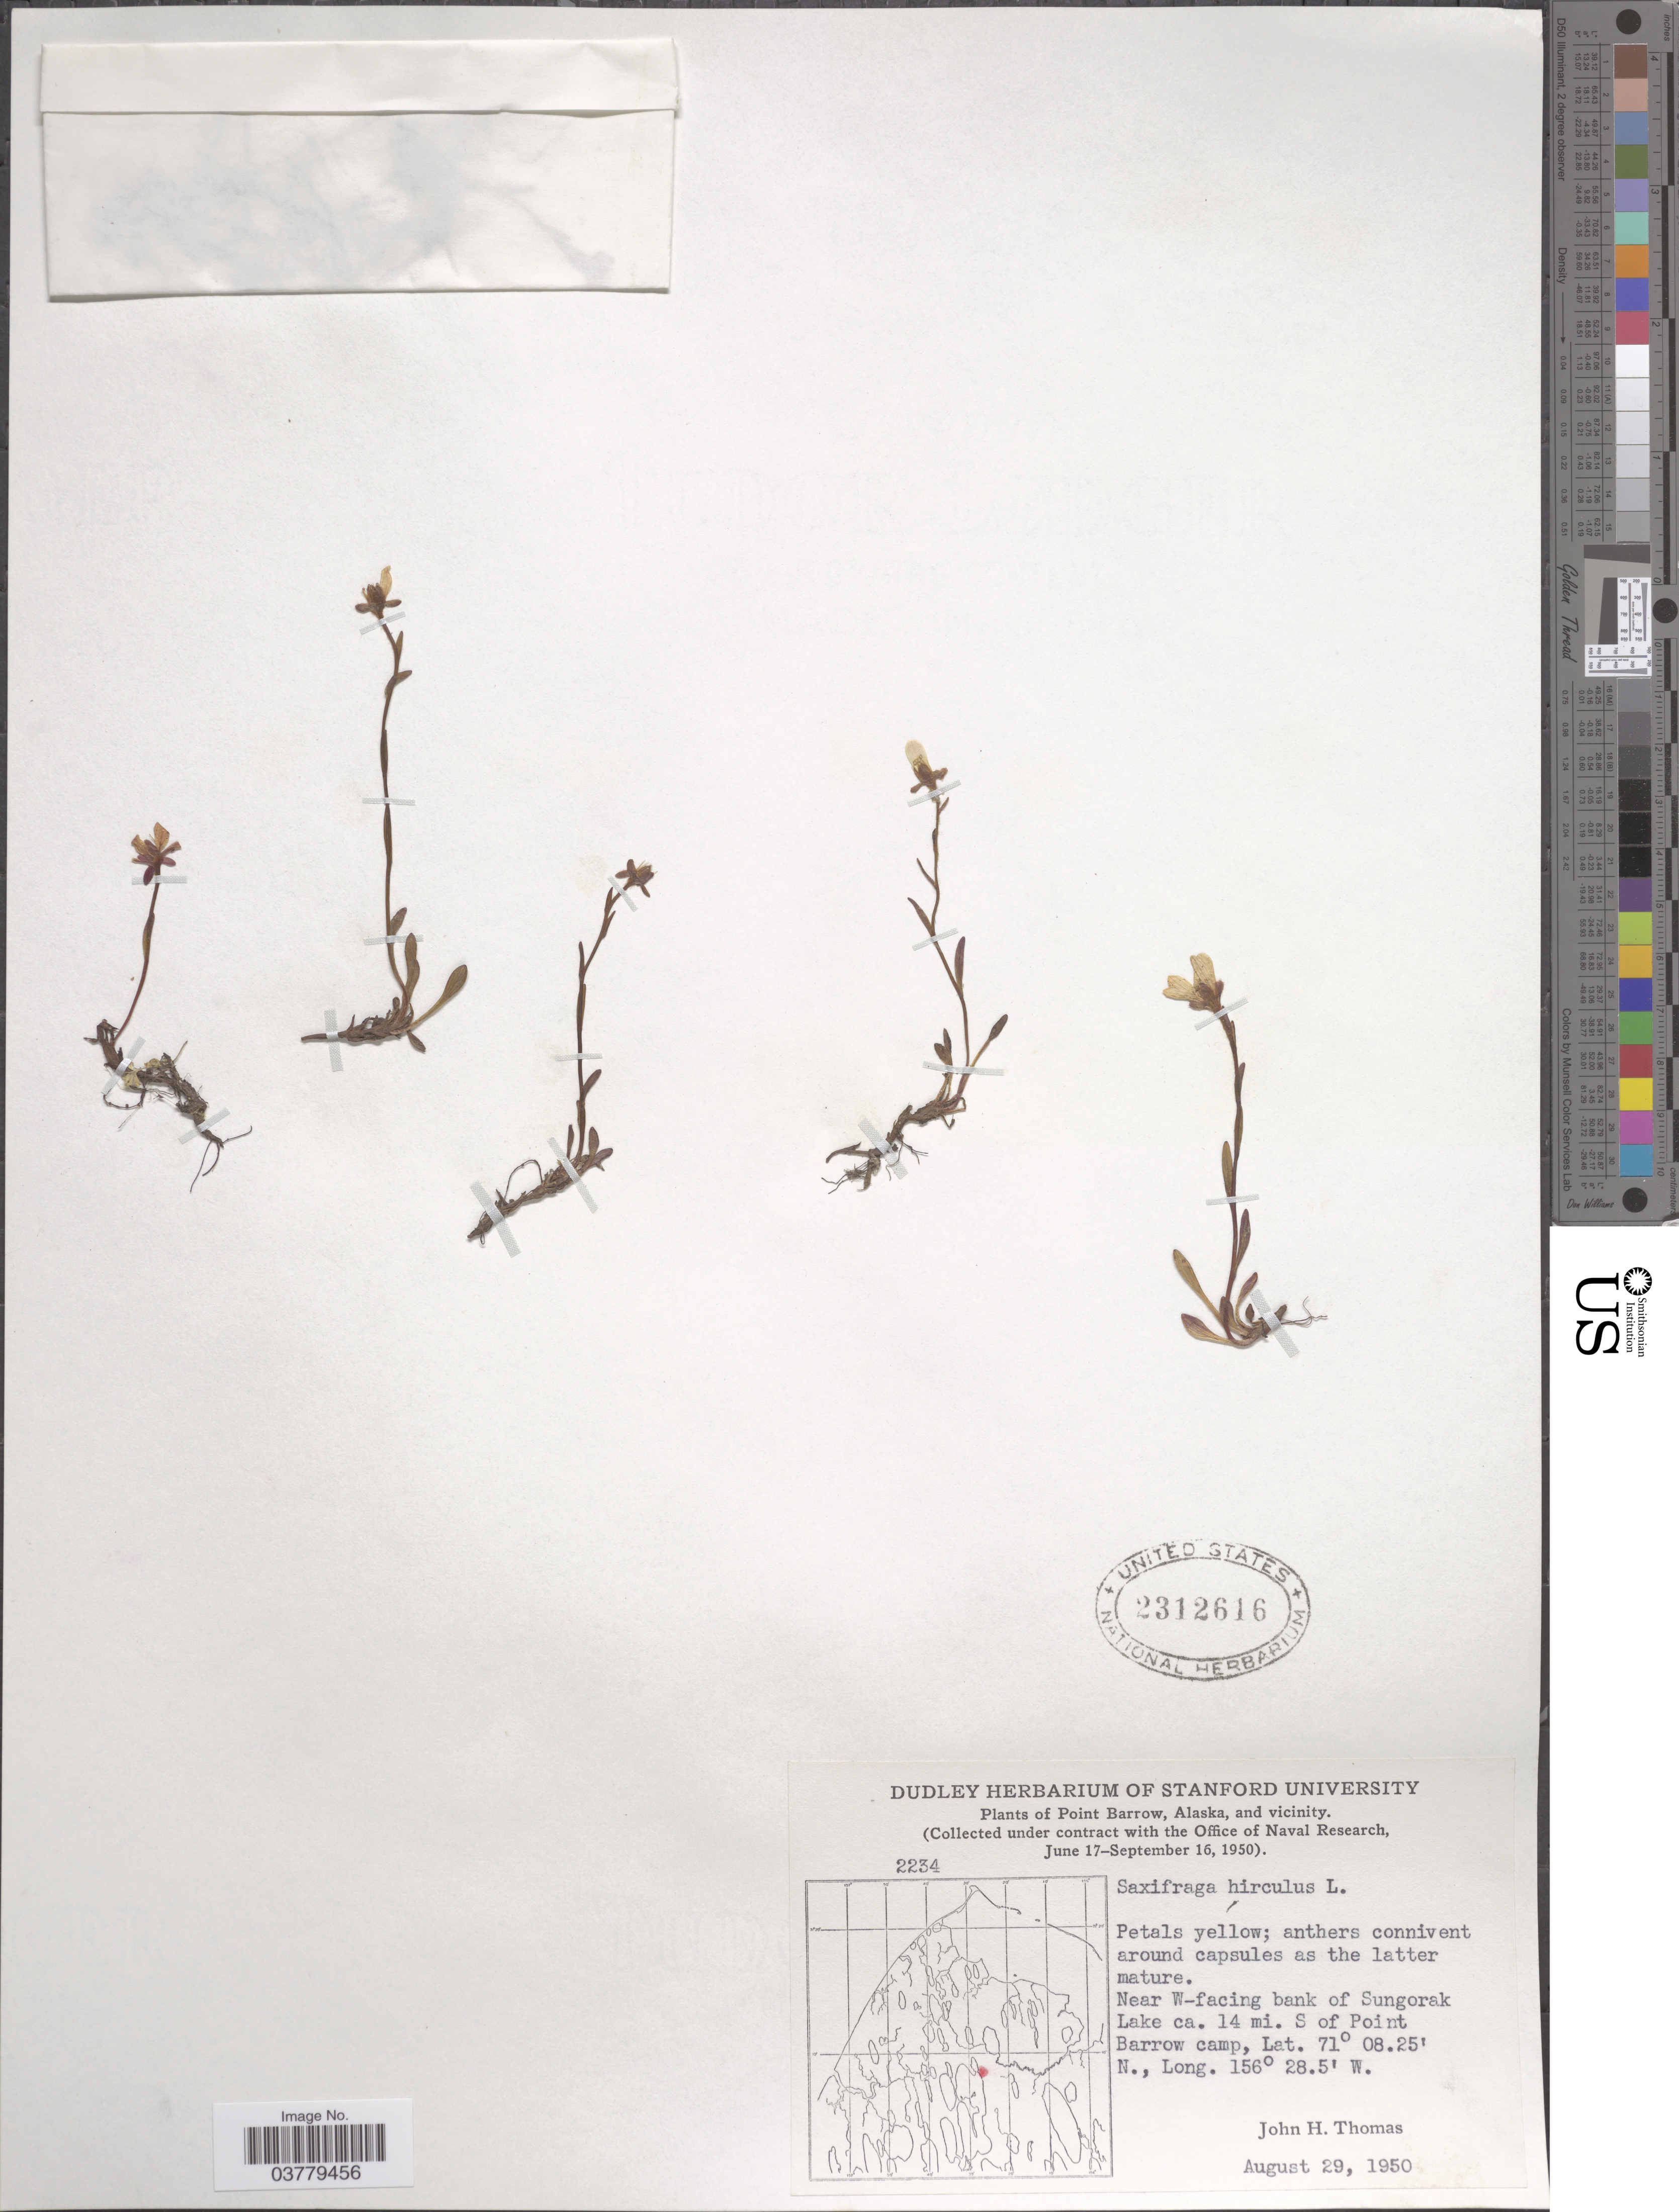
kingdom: Plantae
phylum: Tracheophyta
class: Magnoliopsida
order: Saxifragales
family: Saxifragaceae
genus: Saxifraga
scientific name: Saxifraga hirculus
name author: L.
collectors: J. H. Thomas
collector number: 2234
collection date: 1950-08-29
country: United States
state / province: Alaska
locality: Point Barrow, Alaska, and vicinity. Near W-facing bank of Sungorak Lake ca. 14 mi. S of Point Barrow camp.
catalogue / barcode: US 2312616